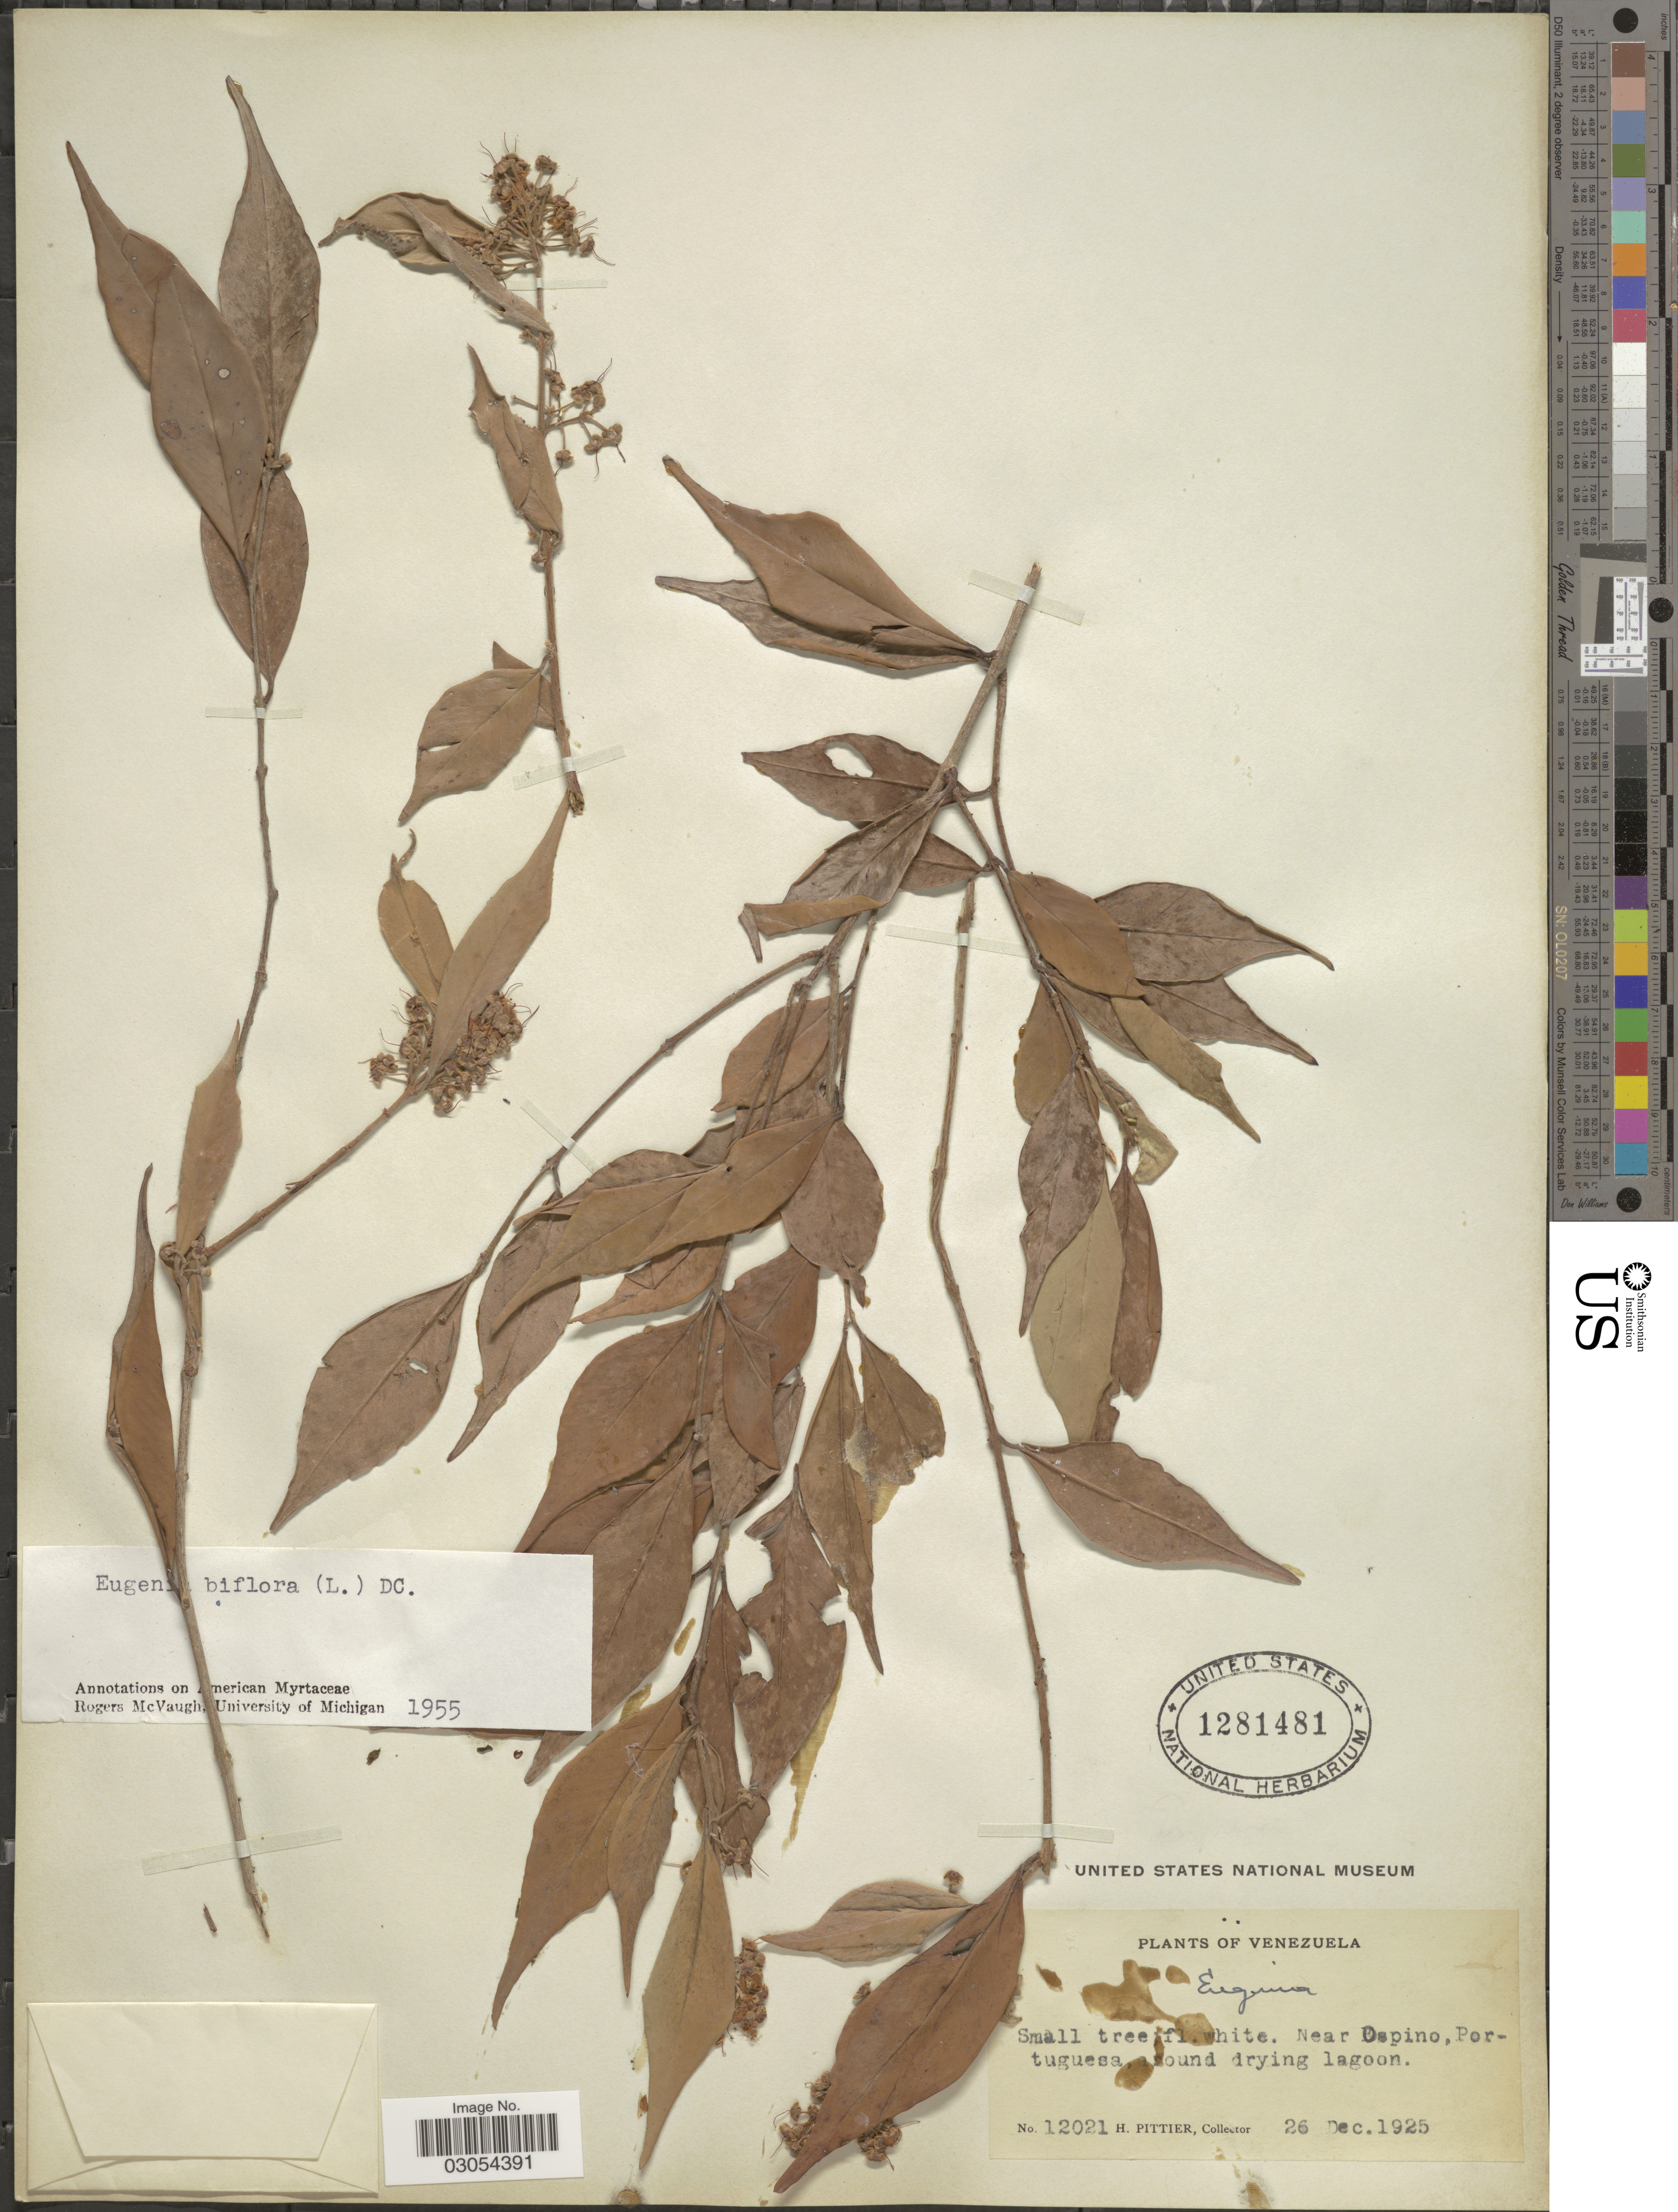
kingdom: Plantae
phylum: Tracheophyta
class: Magnoliopsida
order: Myrtales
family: Myrtaceae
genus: Eugenia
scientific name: Eugenia biflora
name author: (L.) DC.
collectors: H. F. Pittier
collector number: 12021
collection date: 1925-12-26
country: Venezuela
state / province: Portuguesa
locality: Near Ospino, Portuguesa.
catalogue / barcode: US 1281481